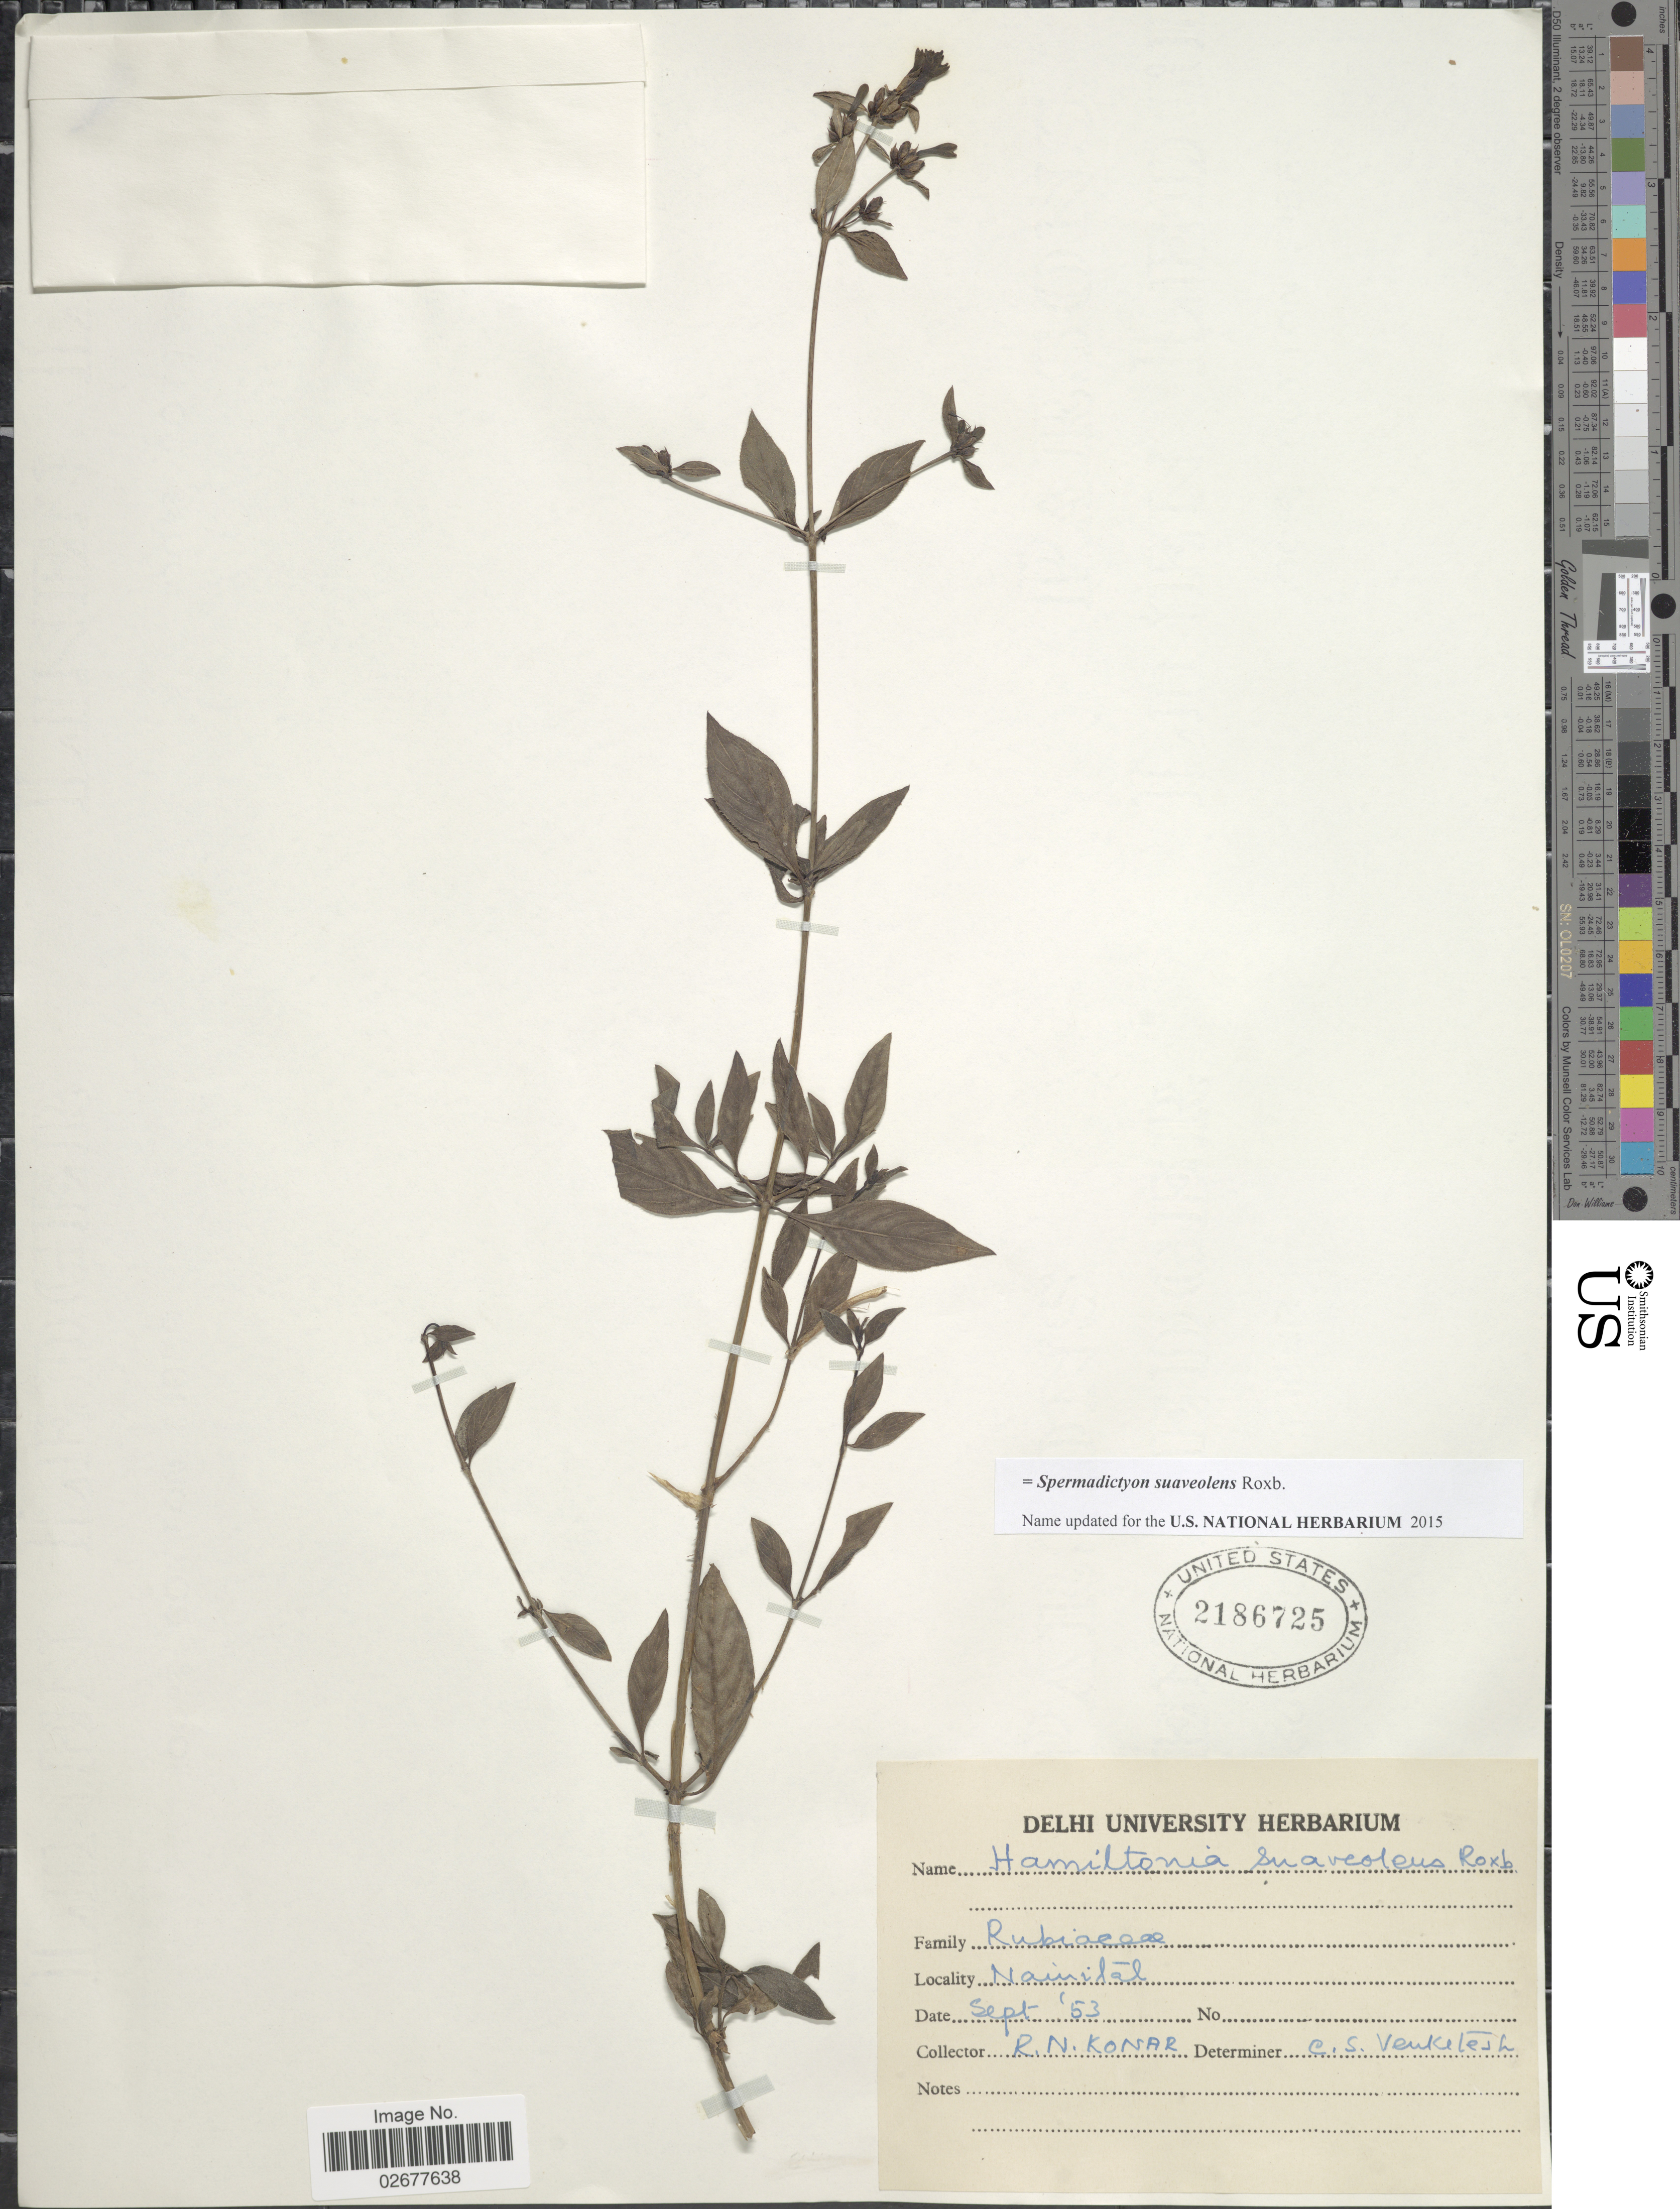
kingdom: Plantae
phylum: Tracheophyta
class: Magnoliopsida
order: Gentianales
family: Rubiaceae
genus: Spermadictyon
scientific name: Spermadictyon suaveolens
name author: Roxb.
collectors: R. Konar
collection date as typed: Transcribed d/m/y: /9/53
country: India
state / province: Uttarakhand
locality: Nainital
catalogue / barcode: US 2186725